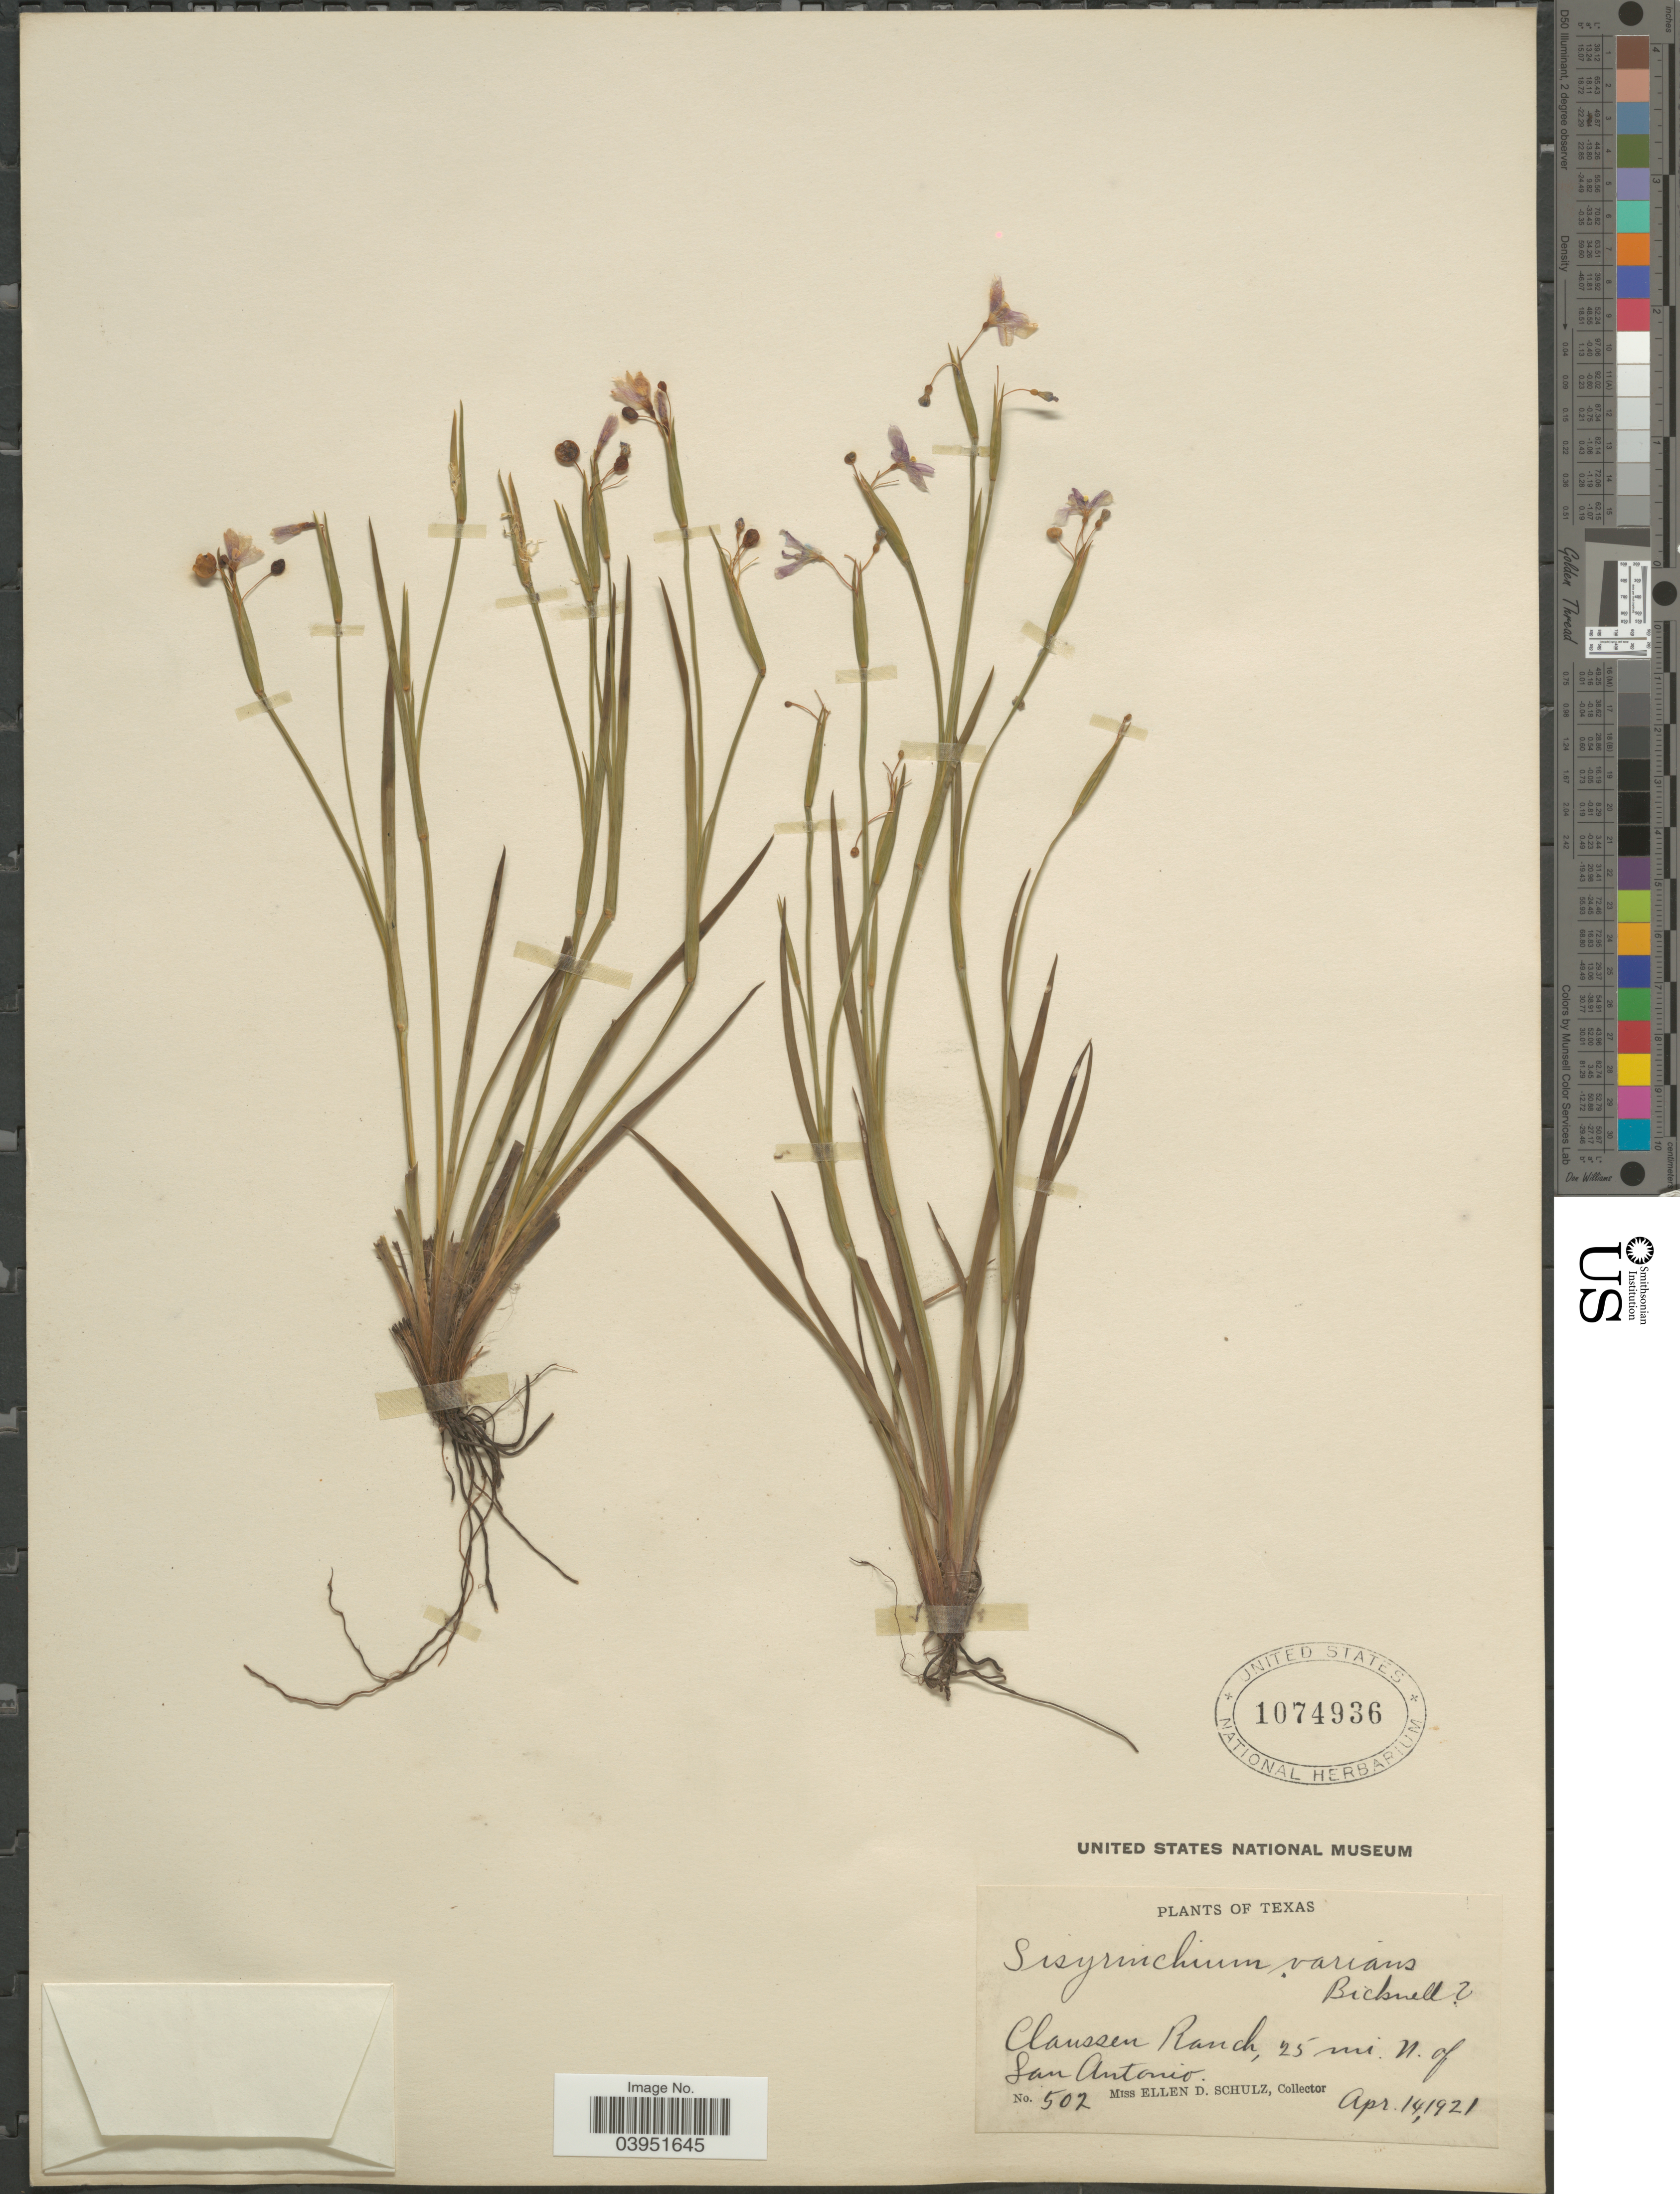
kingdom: Plantae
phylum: Tracheophyta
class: Liliopsida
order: Asparagales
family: Iridaceae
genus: Sisyrinchium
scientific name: Sisyrinchium varians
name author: E.P. Bicknell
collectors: E. D. Schulz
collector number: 502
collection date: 1921-04-14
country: United States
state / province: Texas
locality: Claussen Ranch, 25 mi. N. of San Antonio.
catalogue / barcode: US 1074936